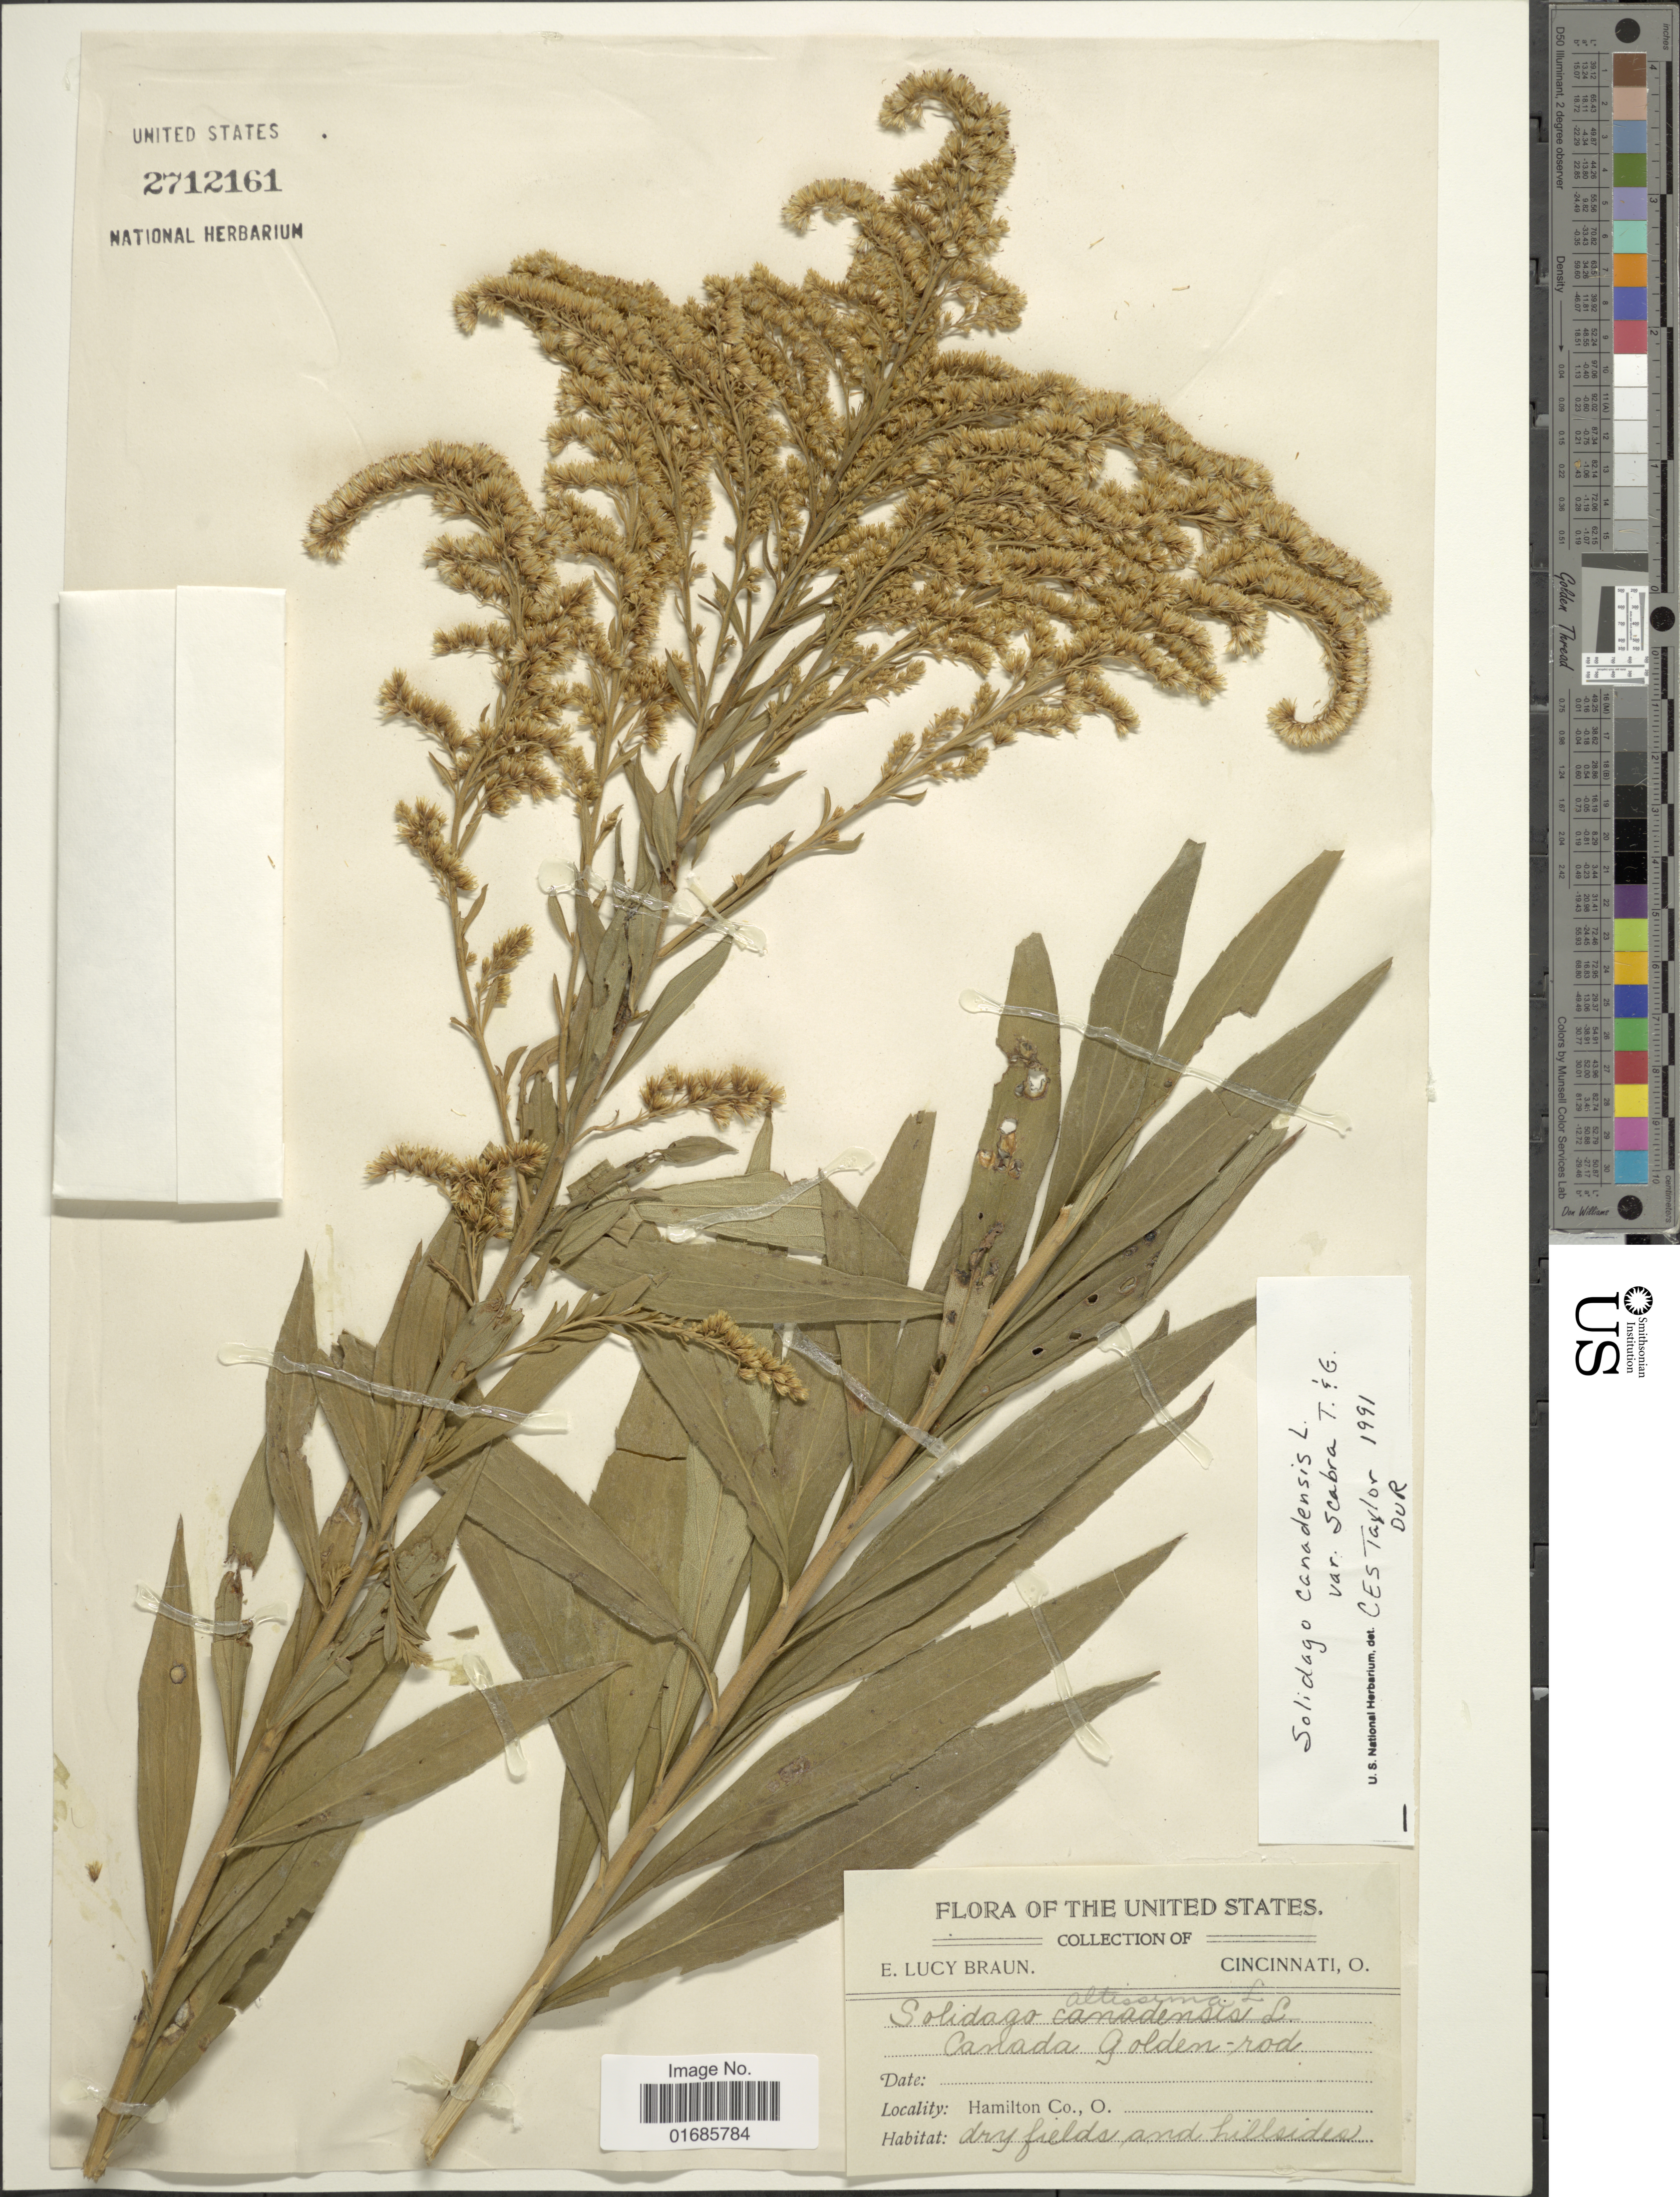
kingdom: Plantae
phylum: Tracheophyta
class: Magnoliopsida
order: Asterales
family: Asteraceae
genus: Solidago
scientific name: Solidago canadensis var. scabra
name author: (Muhl. ex Willd.) Torr. & A. Gray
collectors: E. L. Braun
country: United States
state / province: Ohio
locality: Hamilton Co., O.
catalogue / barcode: US 2712161